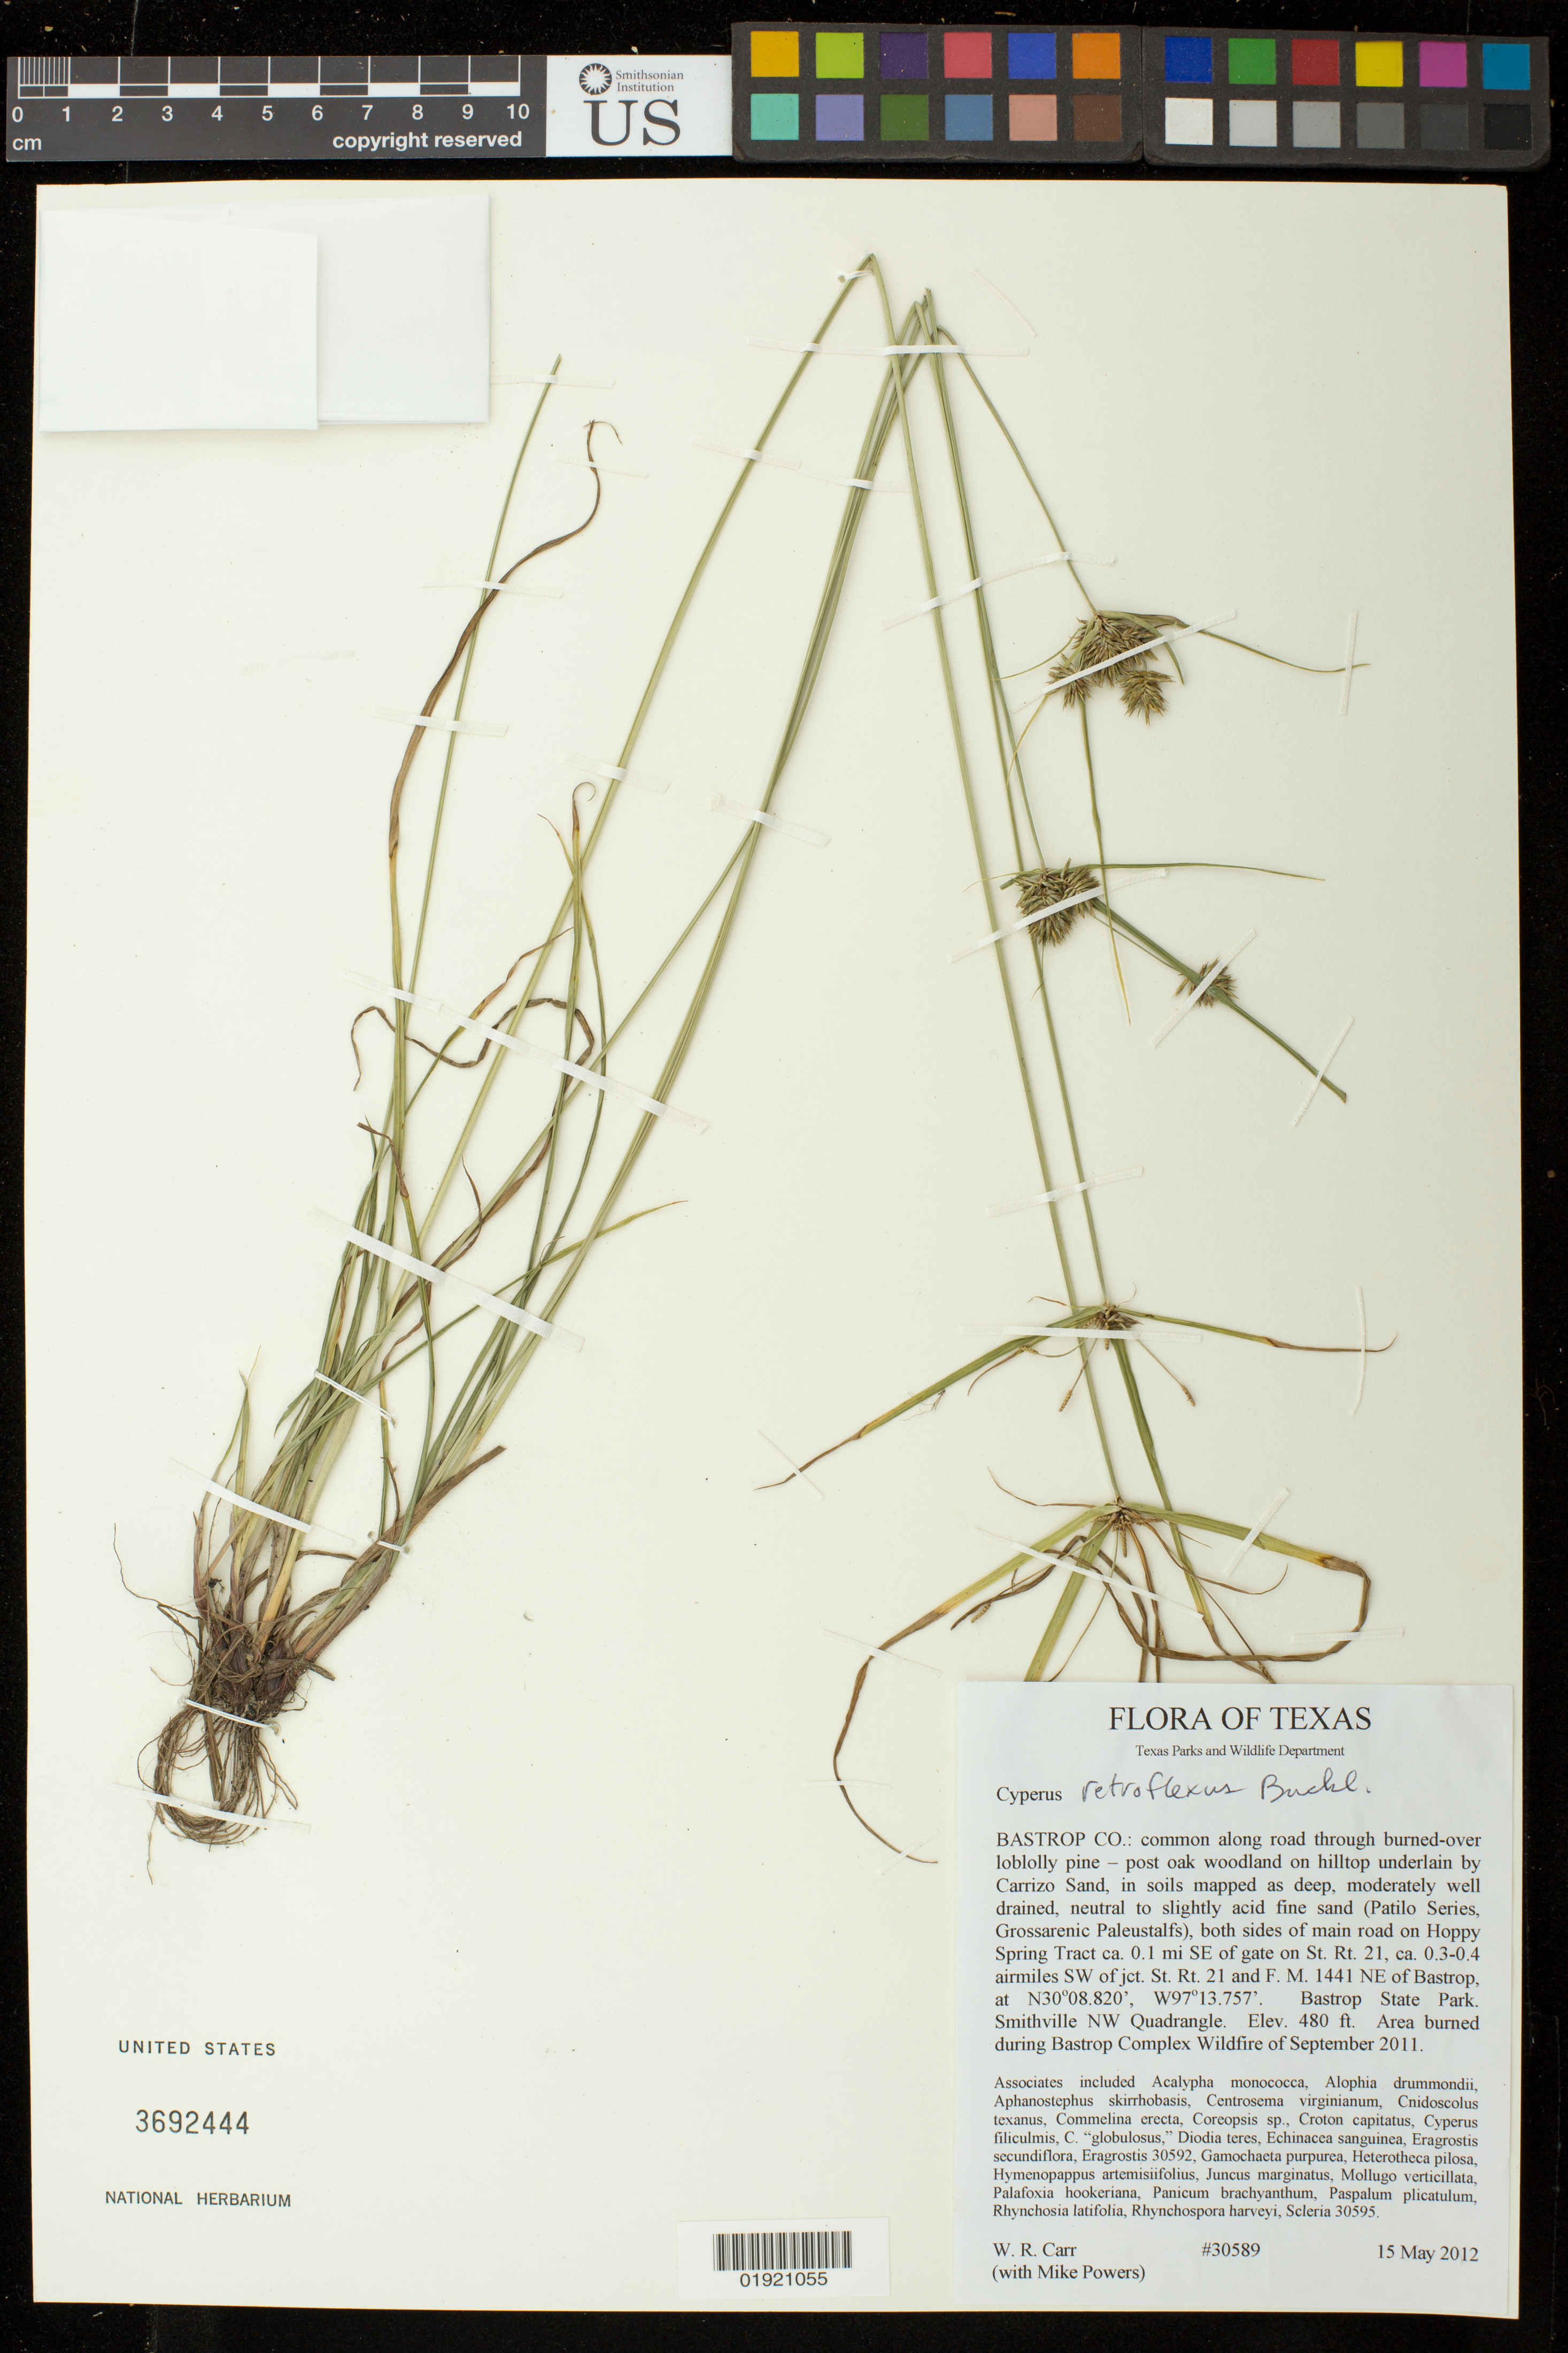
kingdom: Plantae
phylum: Tracheophyta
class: Liliopsida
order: Poales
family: Cyperaceae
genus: Cyperus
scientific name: Cyperus retroflexus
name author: Buckley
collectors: W. Carr & M. Powers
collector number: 30589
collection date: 2012-05-15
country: United States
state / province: Texas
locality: Bastrop Co.:both sides of main road on Hoppy Spring Tract ca. 0.1 mi SE of gate on St. Rt. 21, ca. 0.3-0.4 airmiles SW of jct. St. Rt. 21 and F.M. 1441 NE of Bastrop, Bastrop State Park. Smithville Quadrangle. Area burned during Bastrop Complex Wildfire of September 2011.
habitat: Common along road through burned-over loblolly pine - post oak woodland on hilltop underlain by Carrizo Sand, in soils mapped as deep, moderately well drained, neutral to slightly acid fine sand (Patilo Series, Grossarenic Paleustalfs).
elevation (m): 146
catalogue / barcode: US 3692444